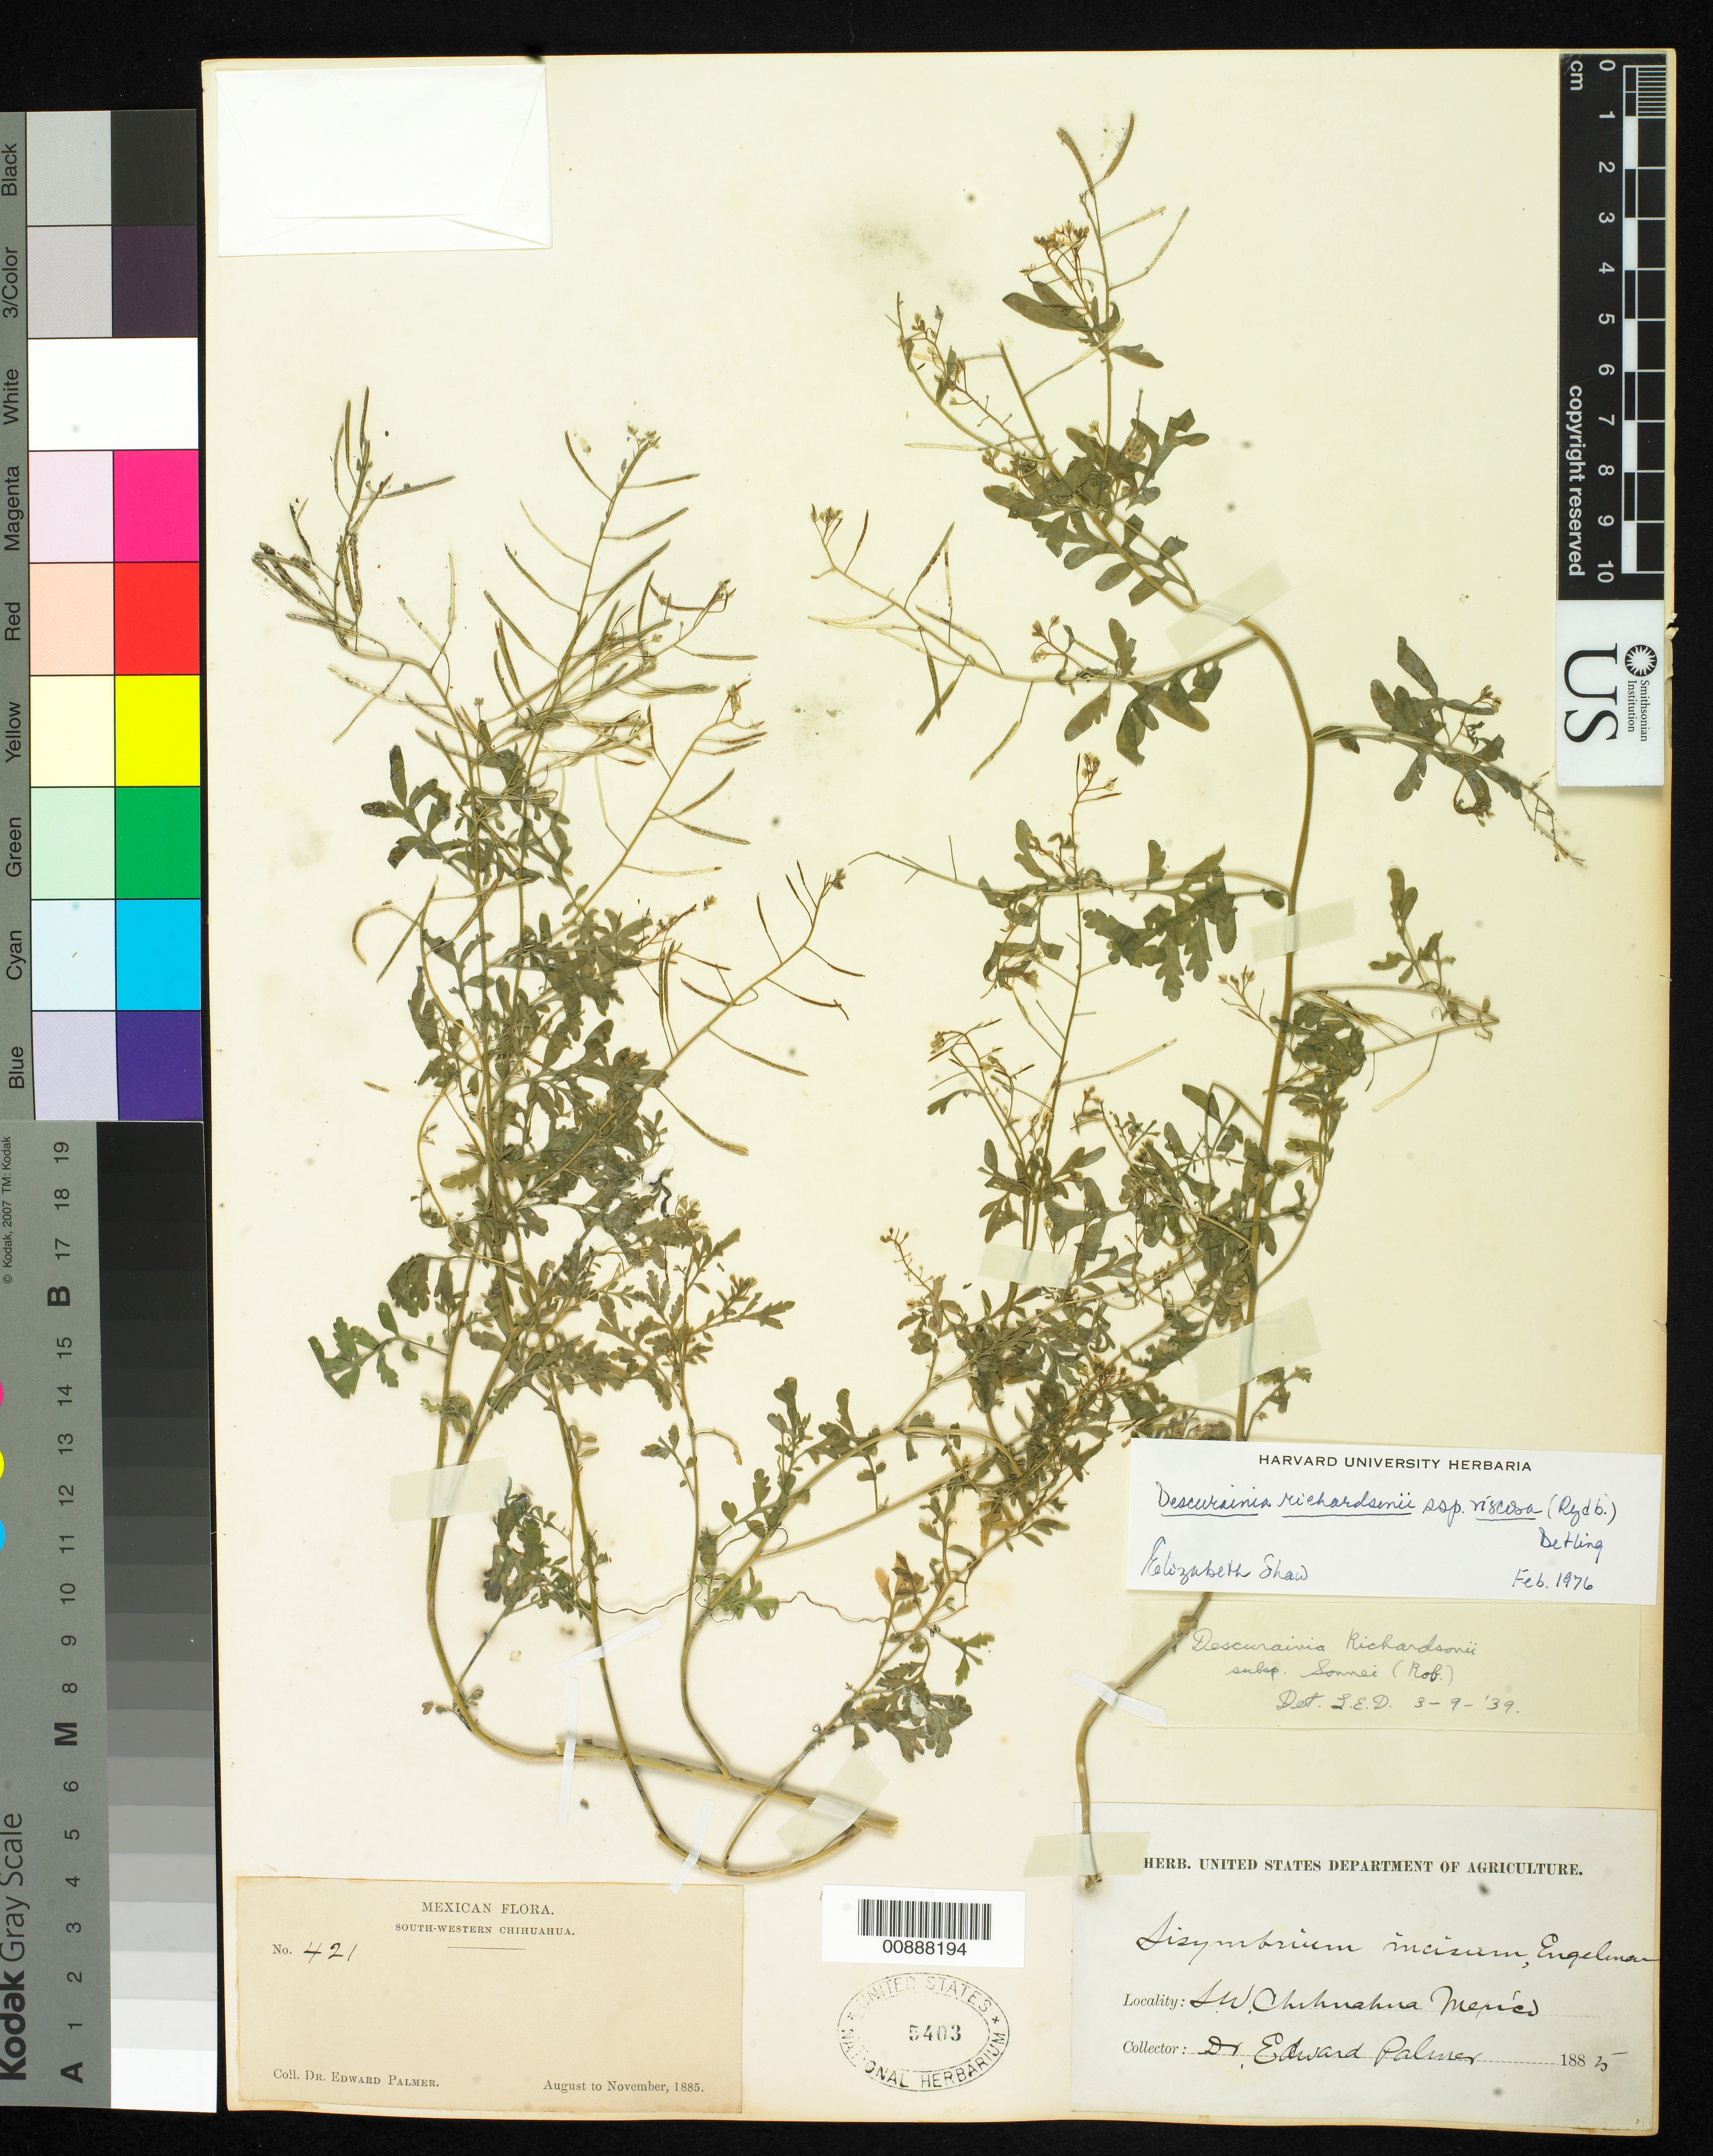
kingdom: Plantae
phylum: Tracheophyta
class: Magnoliopsida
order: Brassicales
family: Brassicaceae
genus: Descurainia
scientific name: Descurainia richardsonii subsp. viscosa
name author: (Rydb.) Detling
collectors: E. Palmer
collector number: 421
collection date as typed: Aug 1885 to -- Nov 1885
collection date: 1885-08/1885-11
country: Mexico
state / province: Chihuahua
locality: South-Western Chihuahua.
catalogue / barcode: US 5403